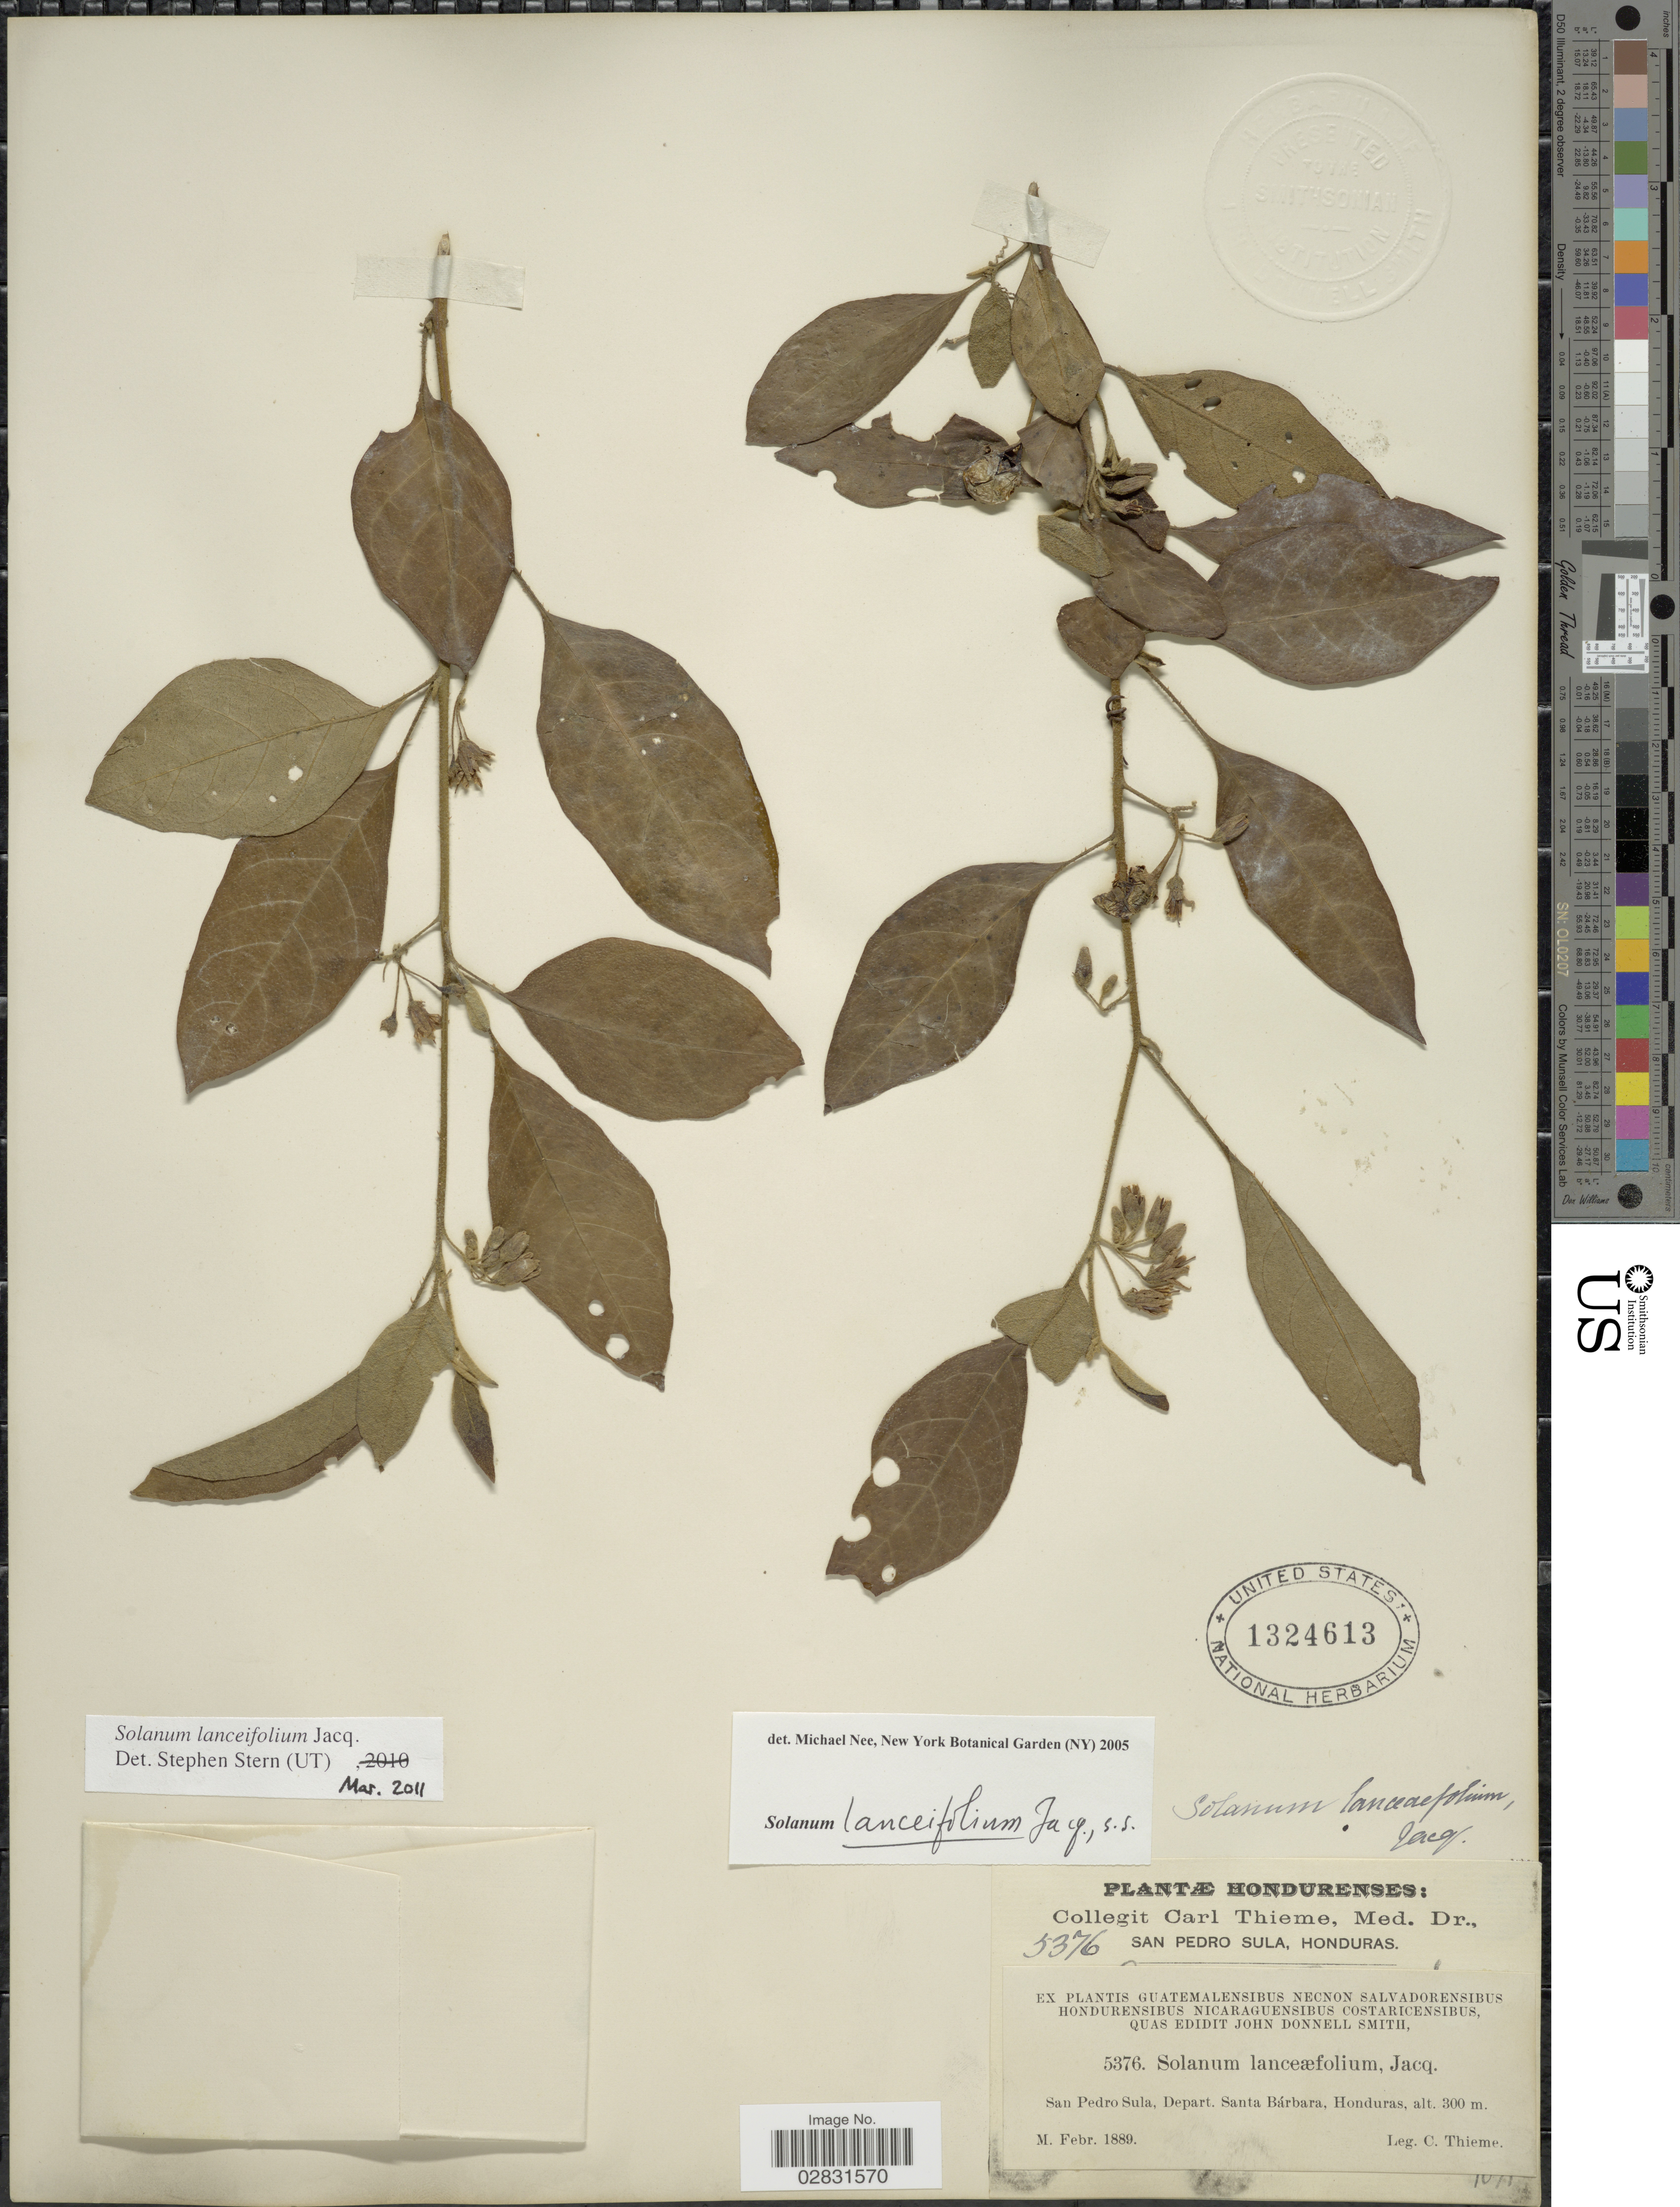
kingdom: Plantae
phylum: Tracheophyta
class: Magnoliopsida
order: Solanales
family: Solanaceae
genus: Solanum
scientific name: Solanum lanceifolium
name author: Jacq.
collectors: C. Thieme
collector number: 5376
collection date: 1889-02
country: Honduras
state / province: Santa Bárbara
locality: San Pedro Sula, Depart. Santa Bárbara.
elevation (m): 300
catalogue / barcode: US 1324613